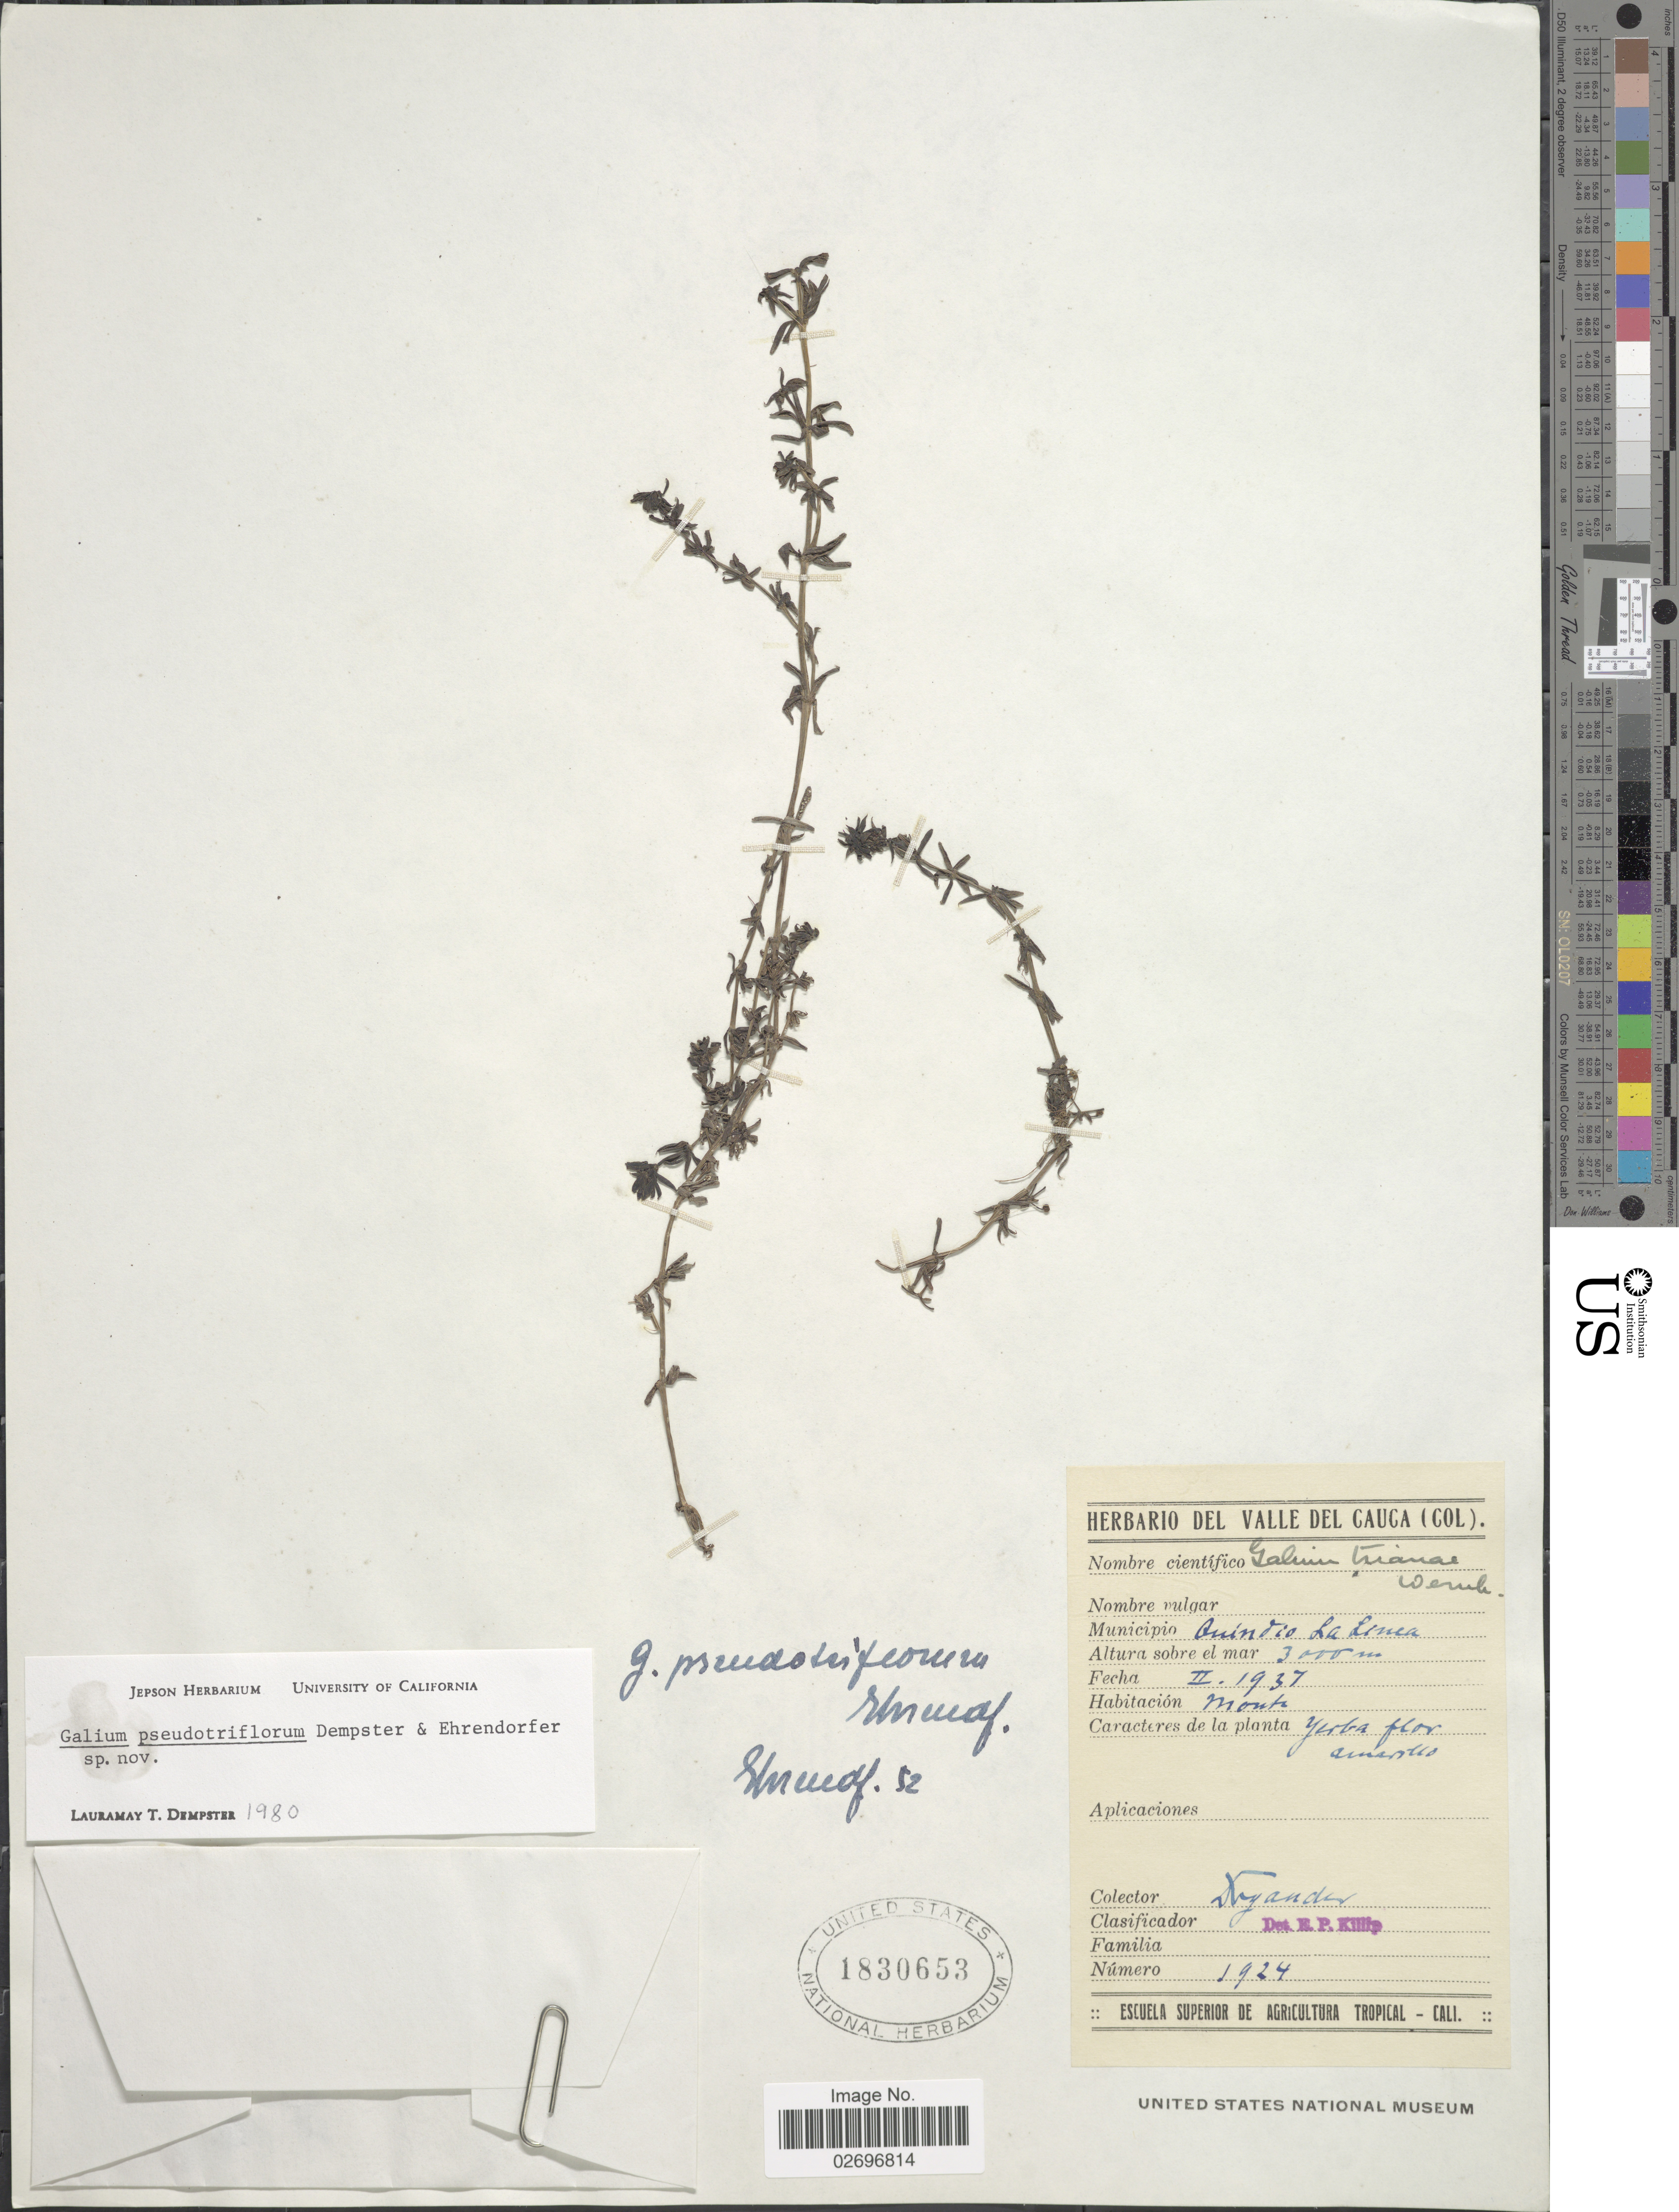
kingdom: Plantae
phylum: Tracheophyta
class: Magnoliopsida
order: Gentianales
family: Rubiaceae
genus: Galium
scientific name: Galium pseudotriflorum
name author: Dempster & Ehrend.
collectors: -. Dryander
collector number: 1924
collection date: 1937-02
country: Colombia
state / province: Quindío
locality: Quindio La Loma, Monte [interpreted]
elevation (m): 3000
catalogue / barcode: US 1830653